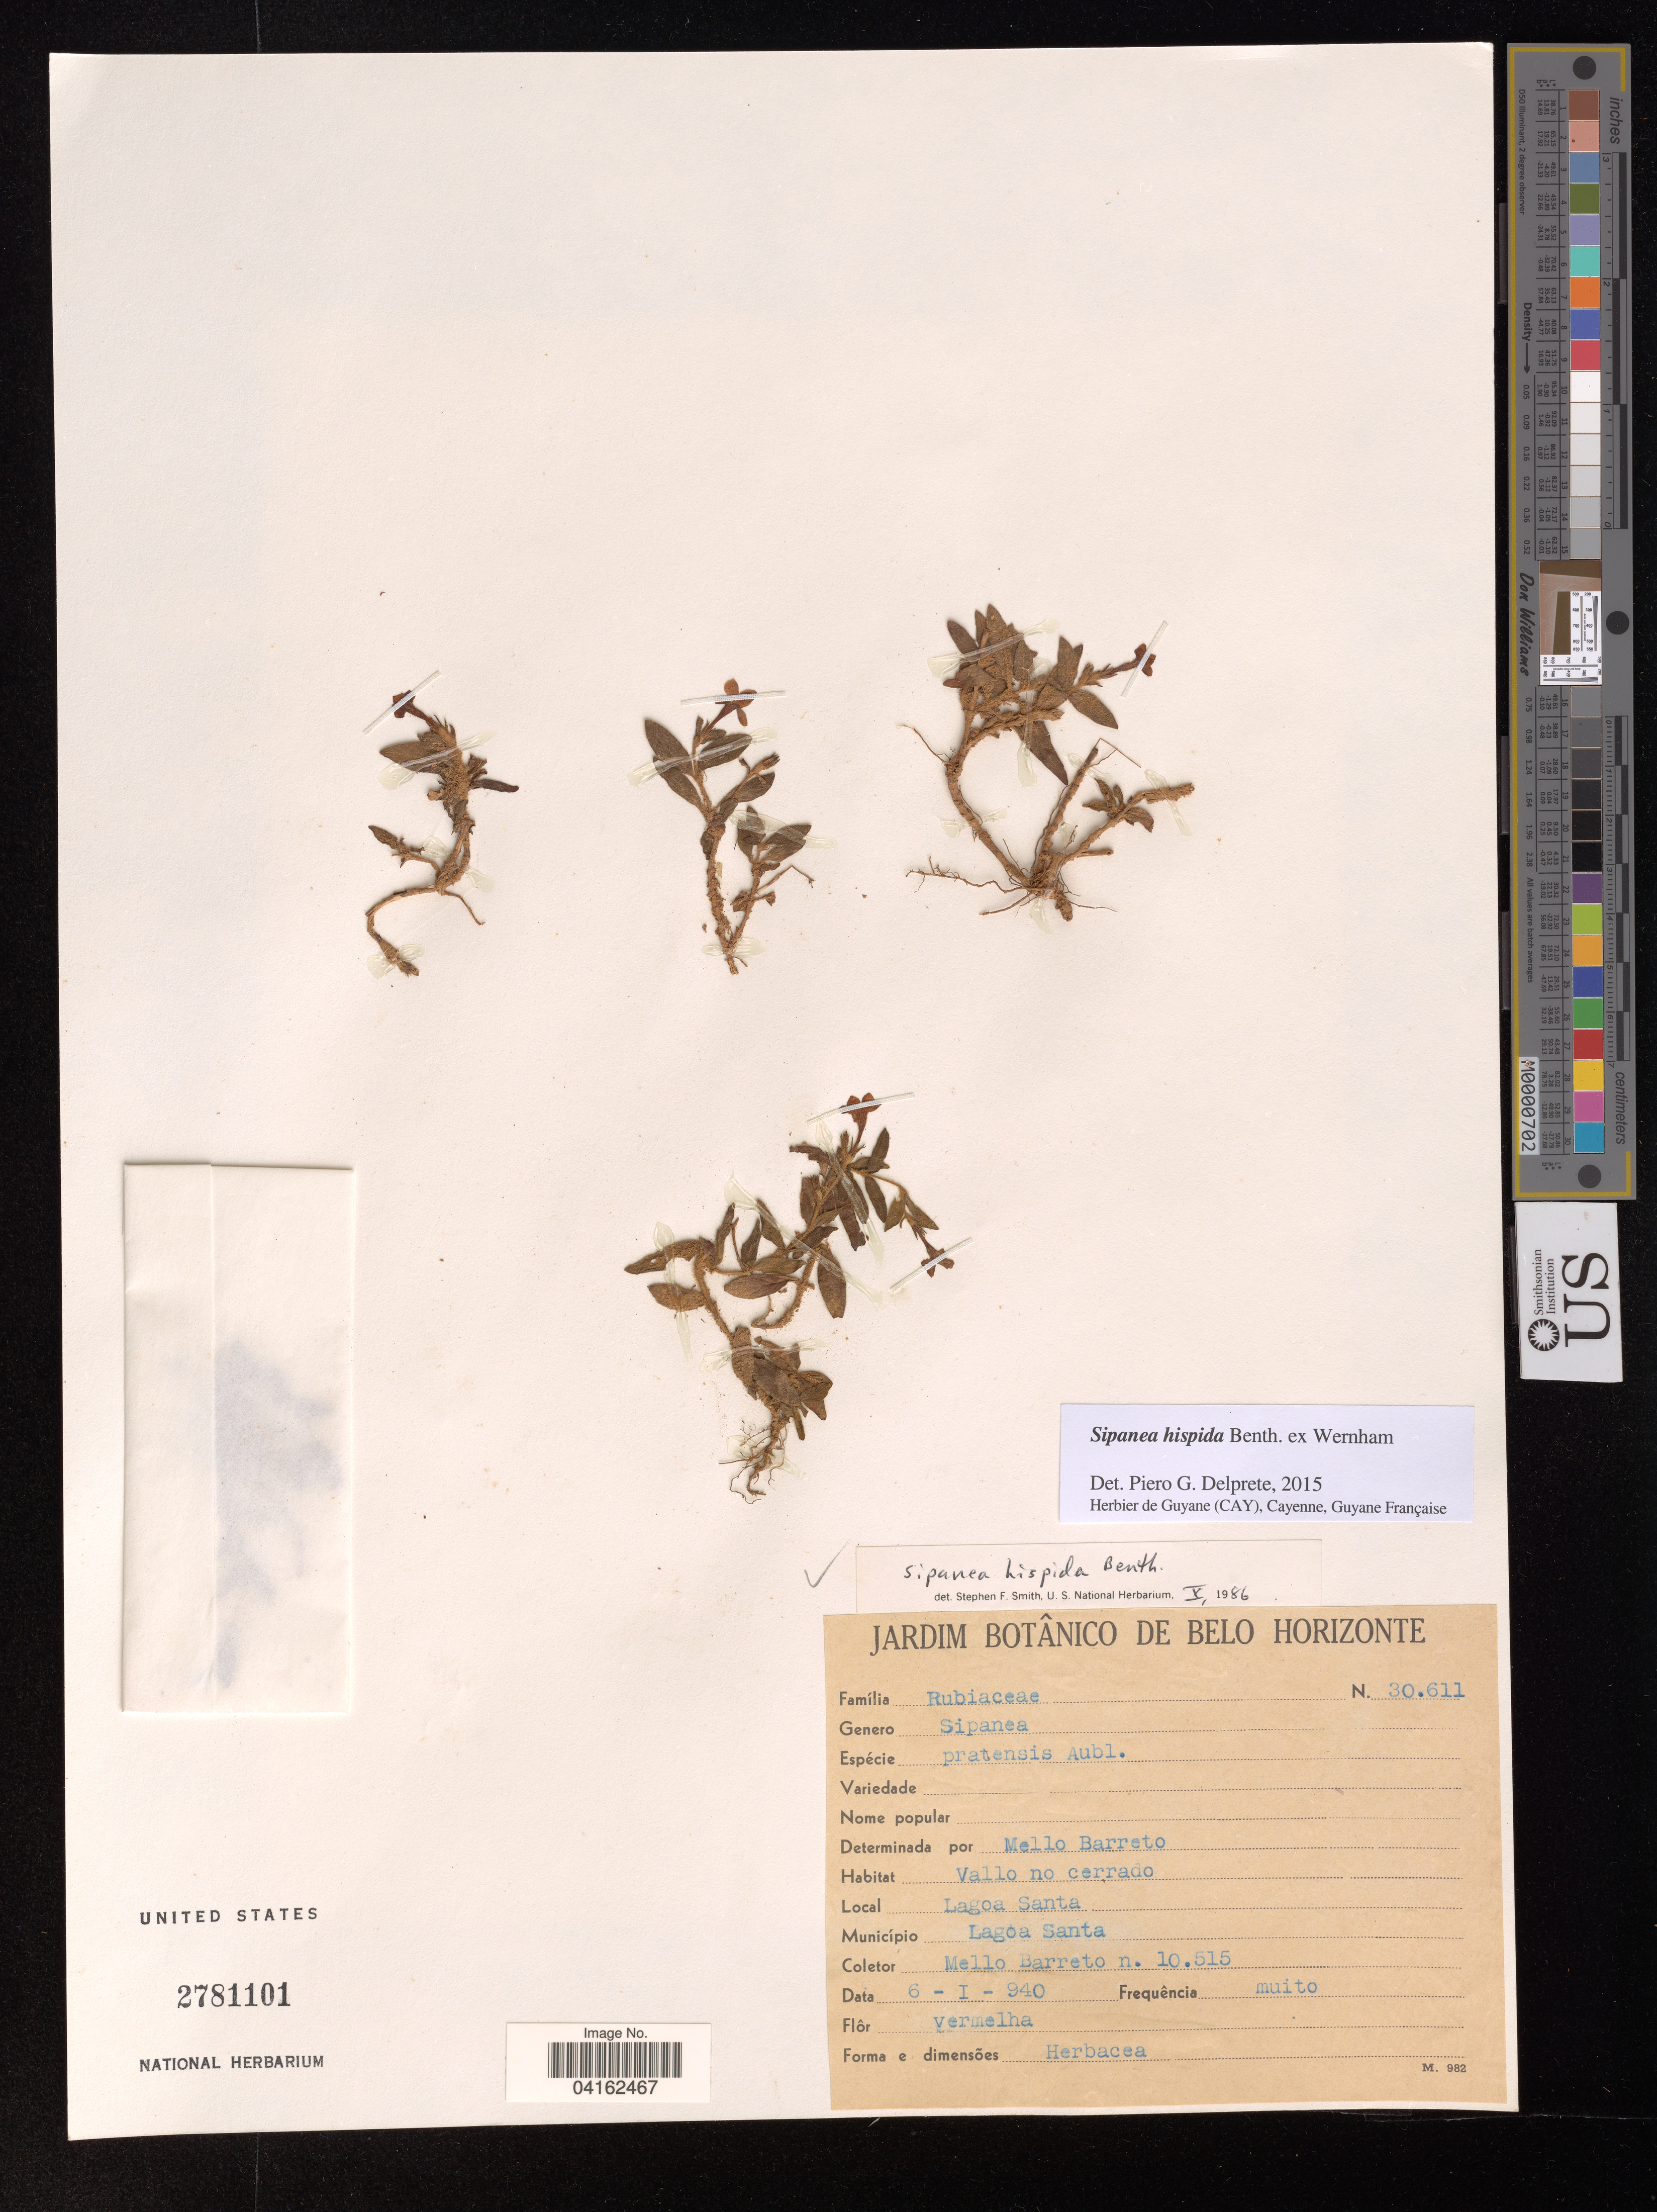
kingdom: Plantae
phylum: Tracheophyta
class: Magnoliopsida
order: Gentianales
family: Rubiaceae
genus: Sipanea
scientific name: Sipanea hispida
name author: Benth. ex Wernham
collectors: M. Barreto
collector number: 10.515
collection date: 1940-01-06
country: Brazil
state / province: Minas Gerais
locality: Município Lagoa Santa.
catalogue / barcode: US 2781101